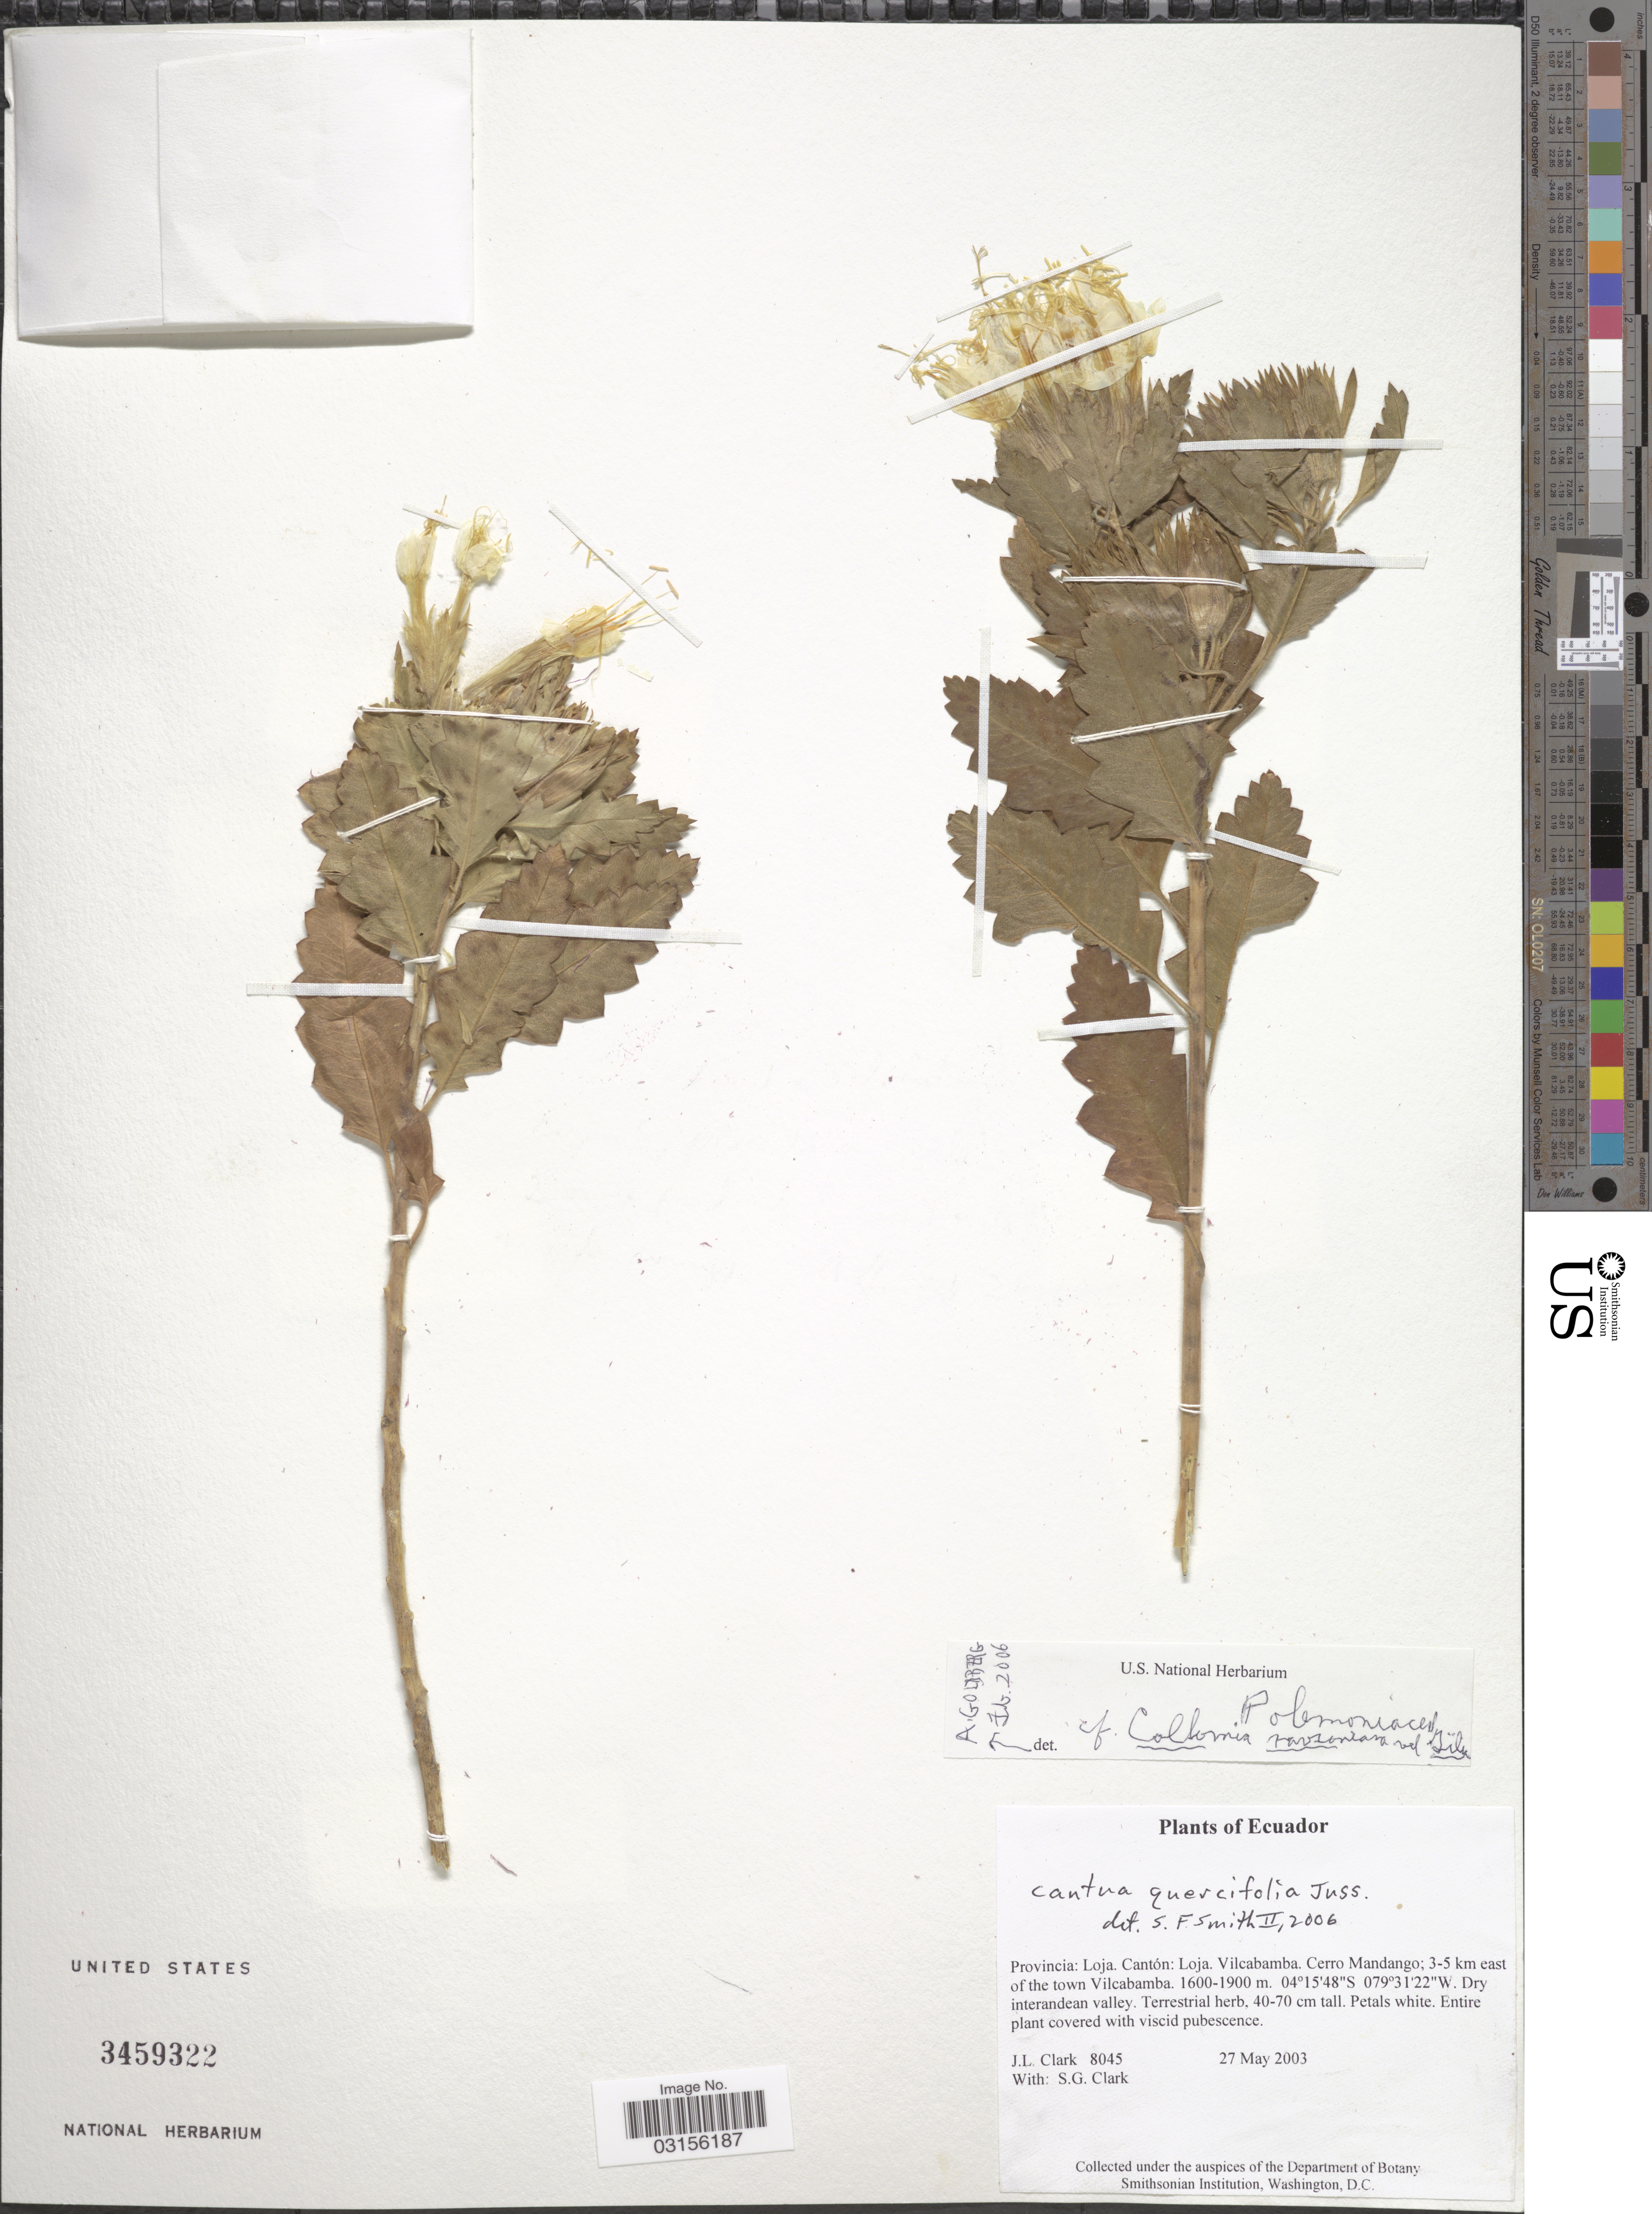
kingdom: Plantae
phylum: Tracheophyta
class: Magnoliopsida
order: Ericales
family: Polemoniaceae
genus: Cantua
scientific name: Cantua quercifolia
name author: Juss.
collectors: J. L. Clark & S. G. Clark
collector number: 8045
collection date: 2003-05-27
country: Ecuador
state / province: Loja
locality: Cantón: Loja. Vilcabamba. Cerro Mandango; 3-5 km east of the town Vilcabamba.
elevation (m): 1600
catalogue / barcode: US 3459322